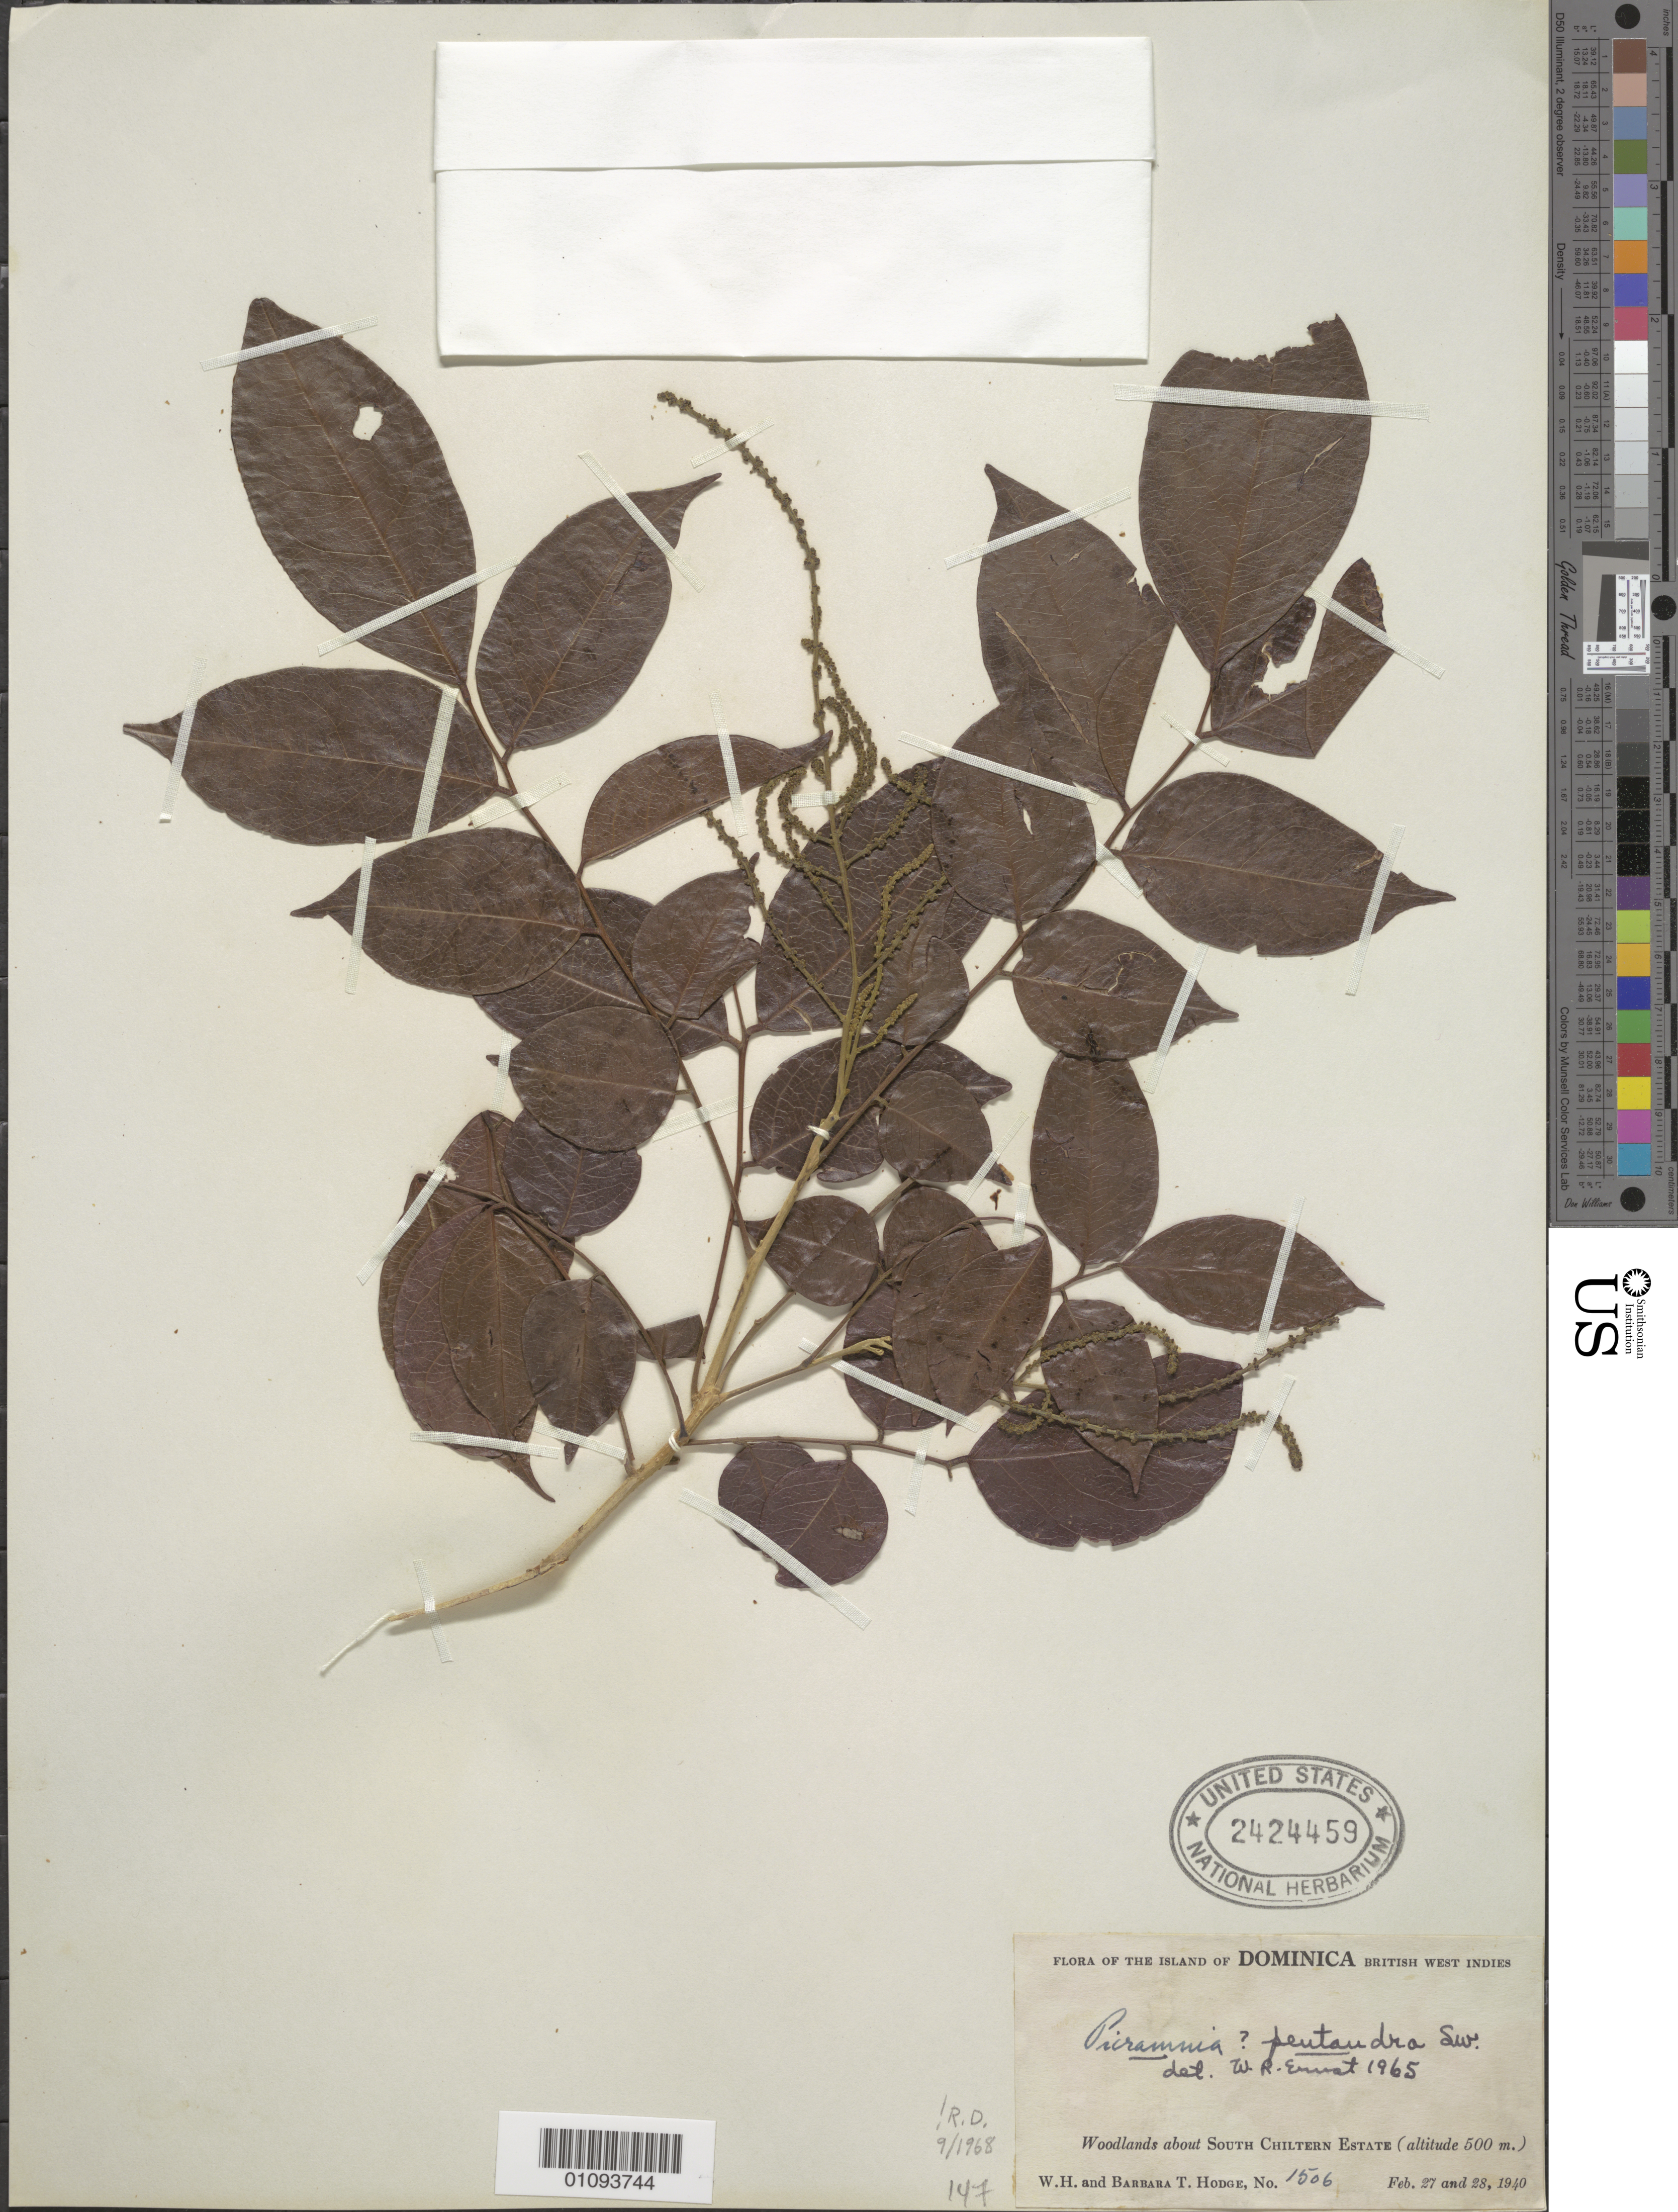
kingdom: Plantae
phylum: Tracheophyta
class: Magnoliopsida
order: Picramniales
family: Picramniaceae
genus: Picramnia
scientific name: Picramnia pentandra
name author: Sw.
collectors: W. Hodge & B. Hodge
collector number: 1506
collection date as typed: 27 Feb 1940 and 28 Feb 1940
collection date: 1940-02-27,1940-02-28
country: Dominica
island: Dominica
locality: S. Chiltern Estate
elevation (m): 500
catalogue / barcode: US 2424459